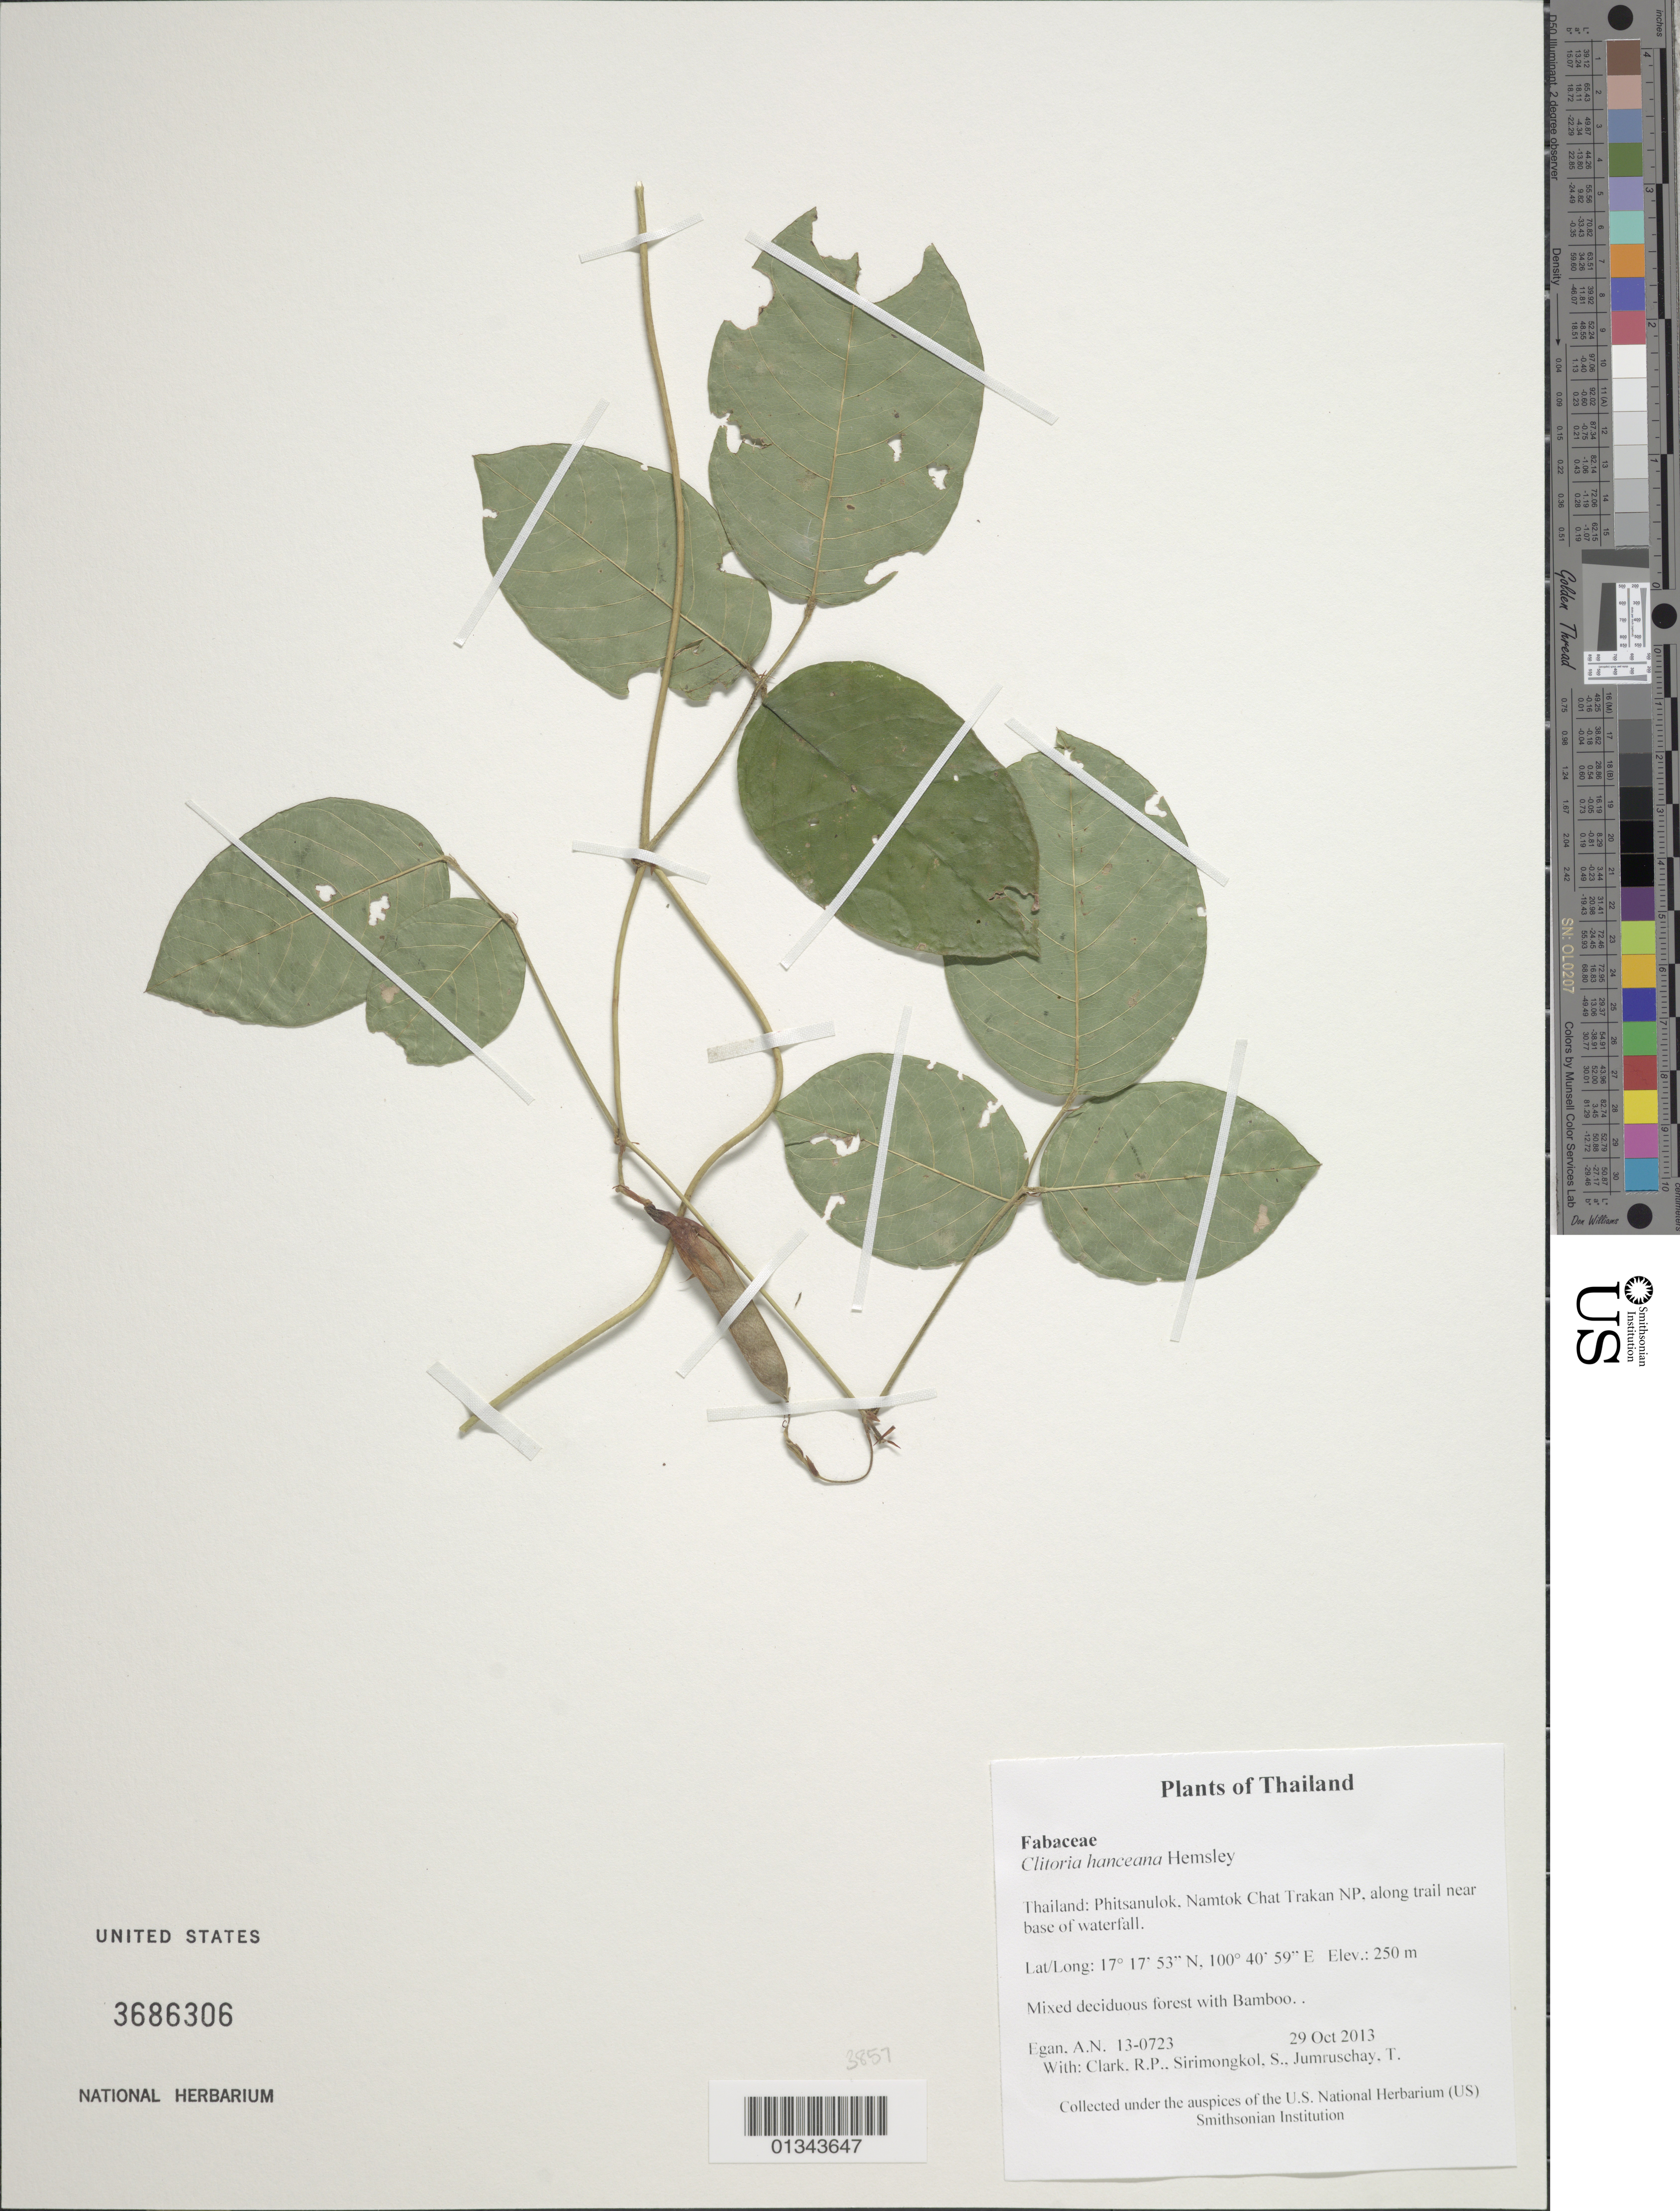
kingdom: Plantae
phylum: Tracheophyta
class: Magnoliopsida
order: Fabales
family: Fabaceae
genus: Clitoria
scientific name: Clitoria hanceana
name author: Hemsl.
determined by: Egan, Ashley N., (US), Smithsonian Institution - National Museum of Natural History (UNITED STATES)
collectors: A. N. Egan, R. P. Clark, S. Sirimongkol & T. Jumruschay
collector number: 13-0723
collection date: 2013-10-29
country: Thailand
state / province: Phitsanulok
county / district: Chat Trakan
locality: Namtok Chat Trakan NP, along trail near base of waterfall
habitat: Mixed deciduous forest with Bamboo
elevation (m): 250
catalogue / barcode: US 3686306